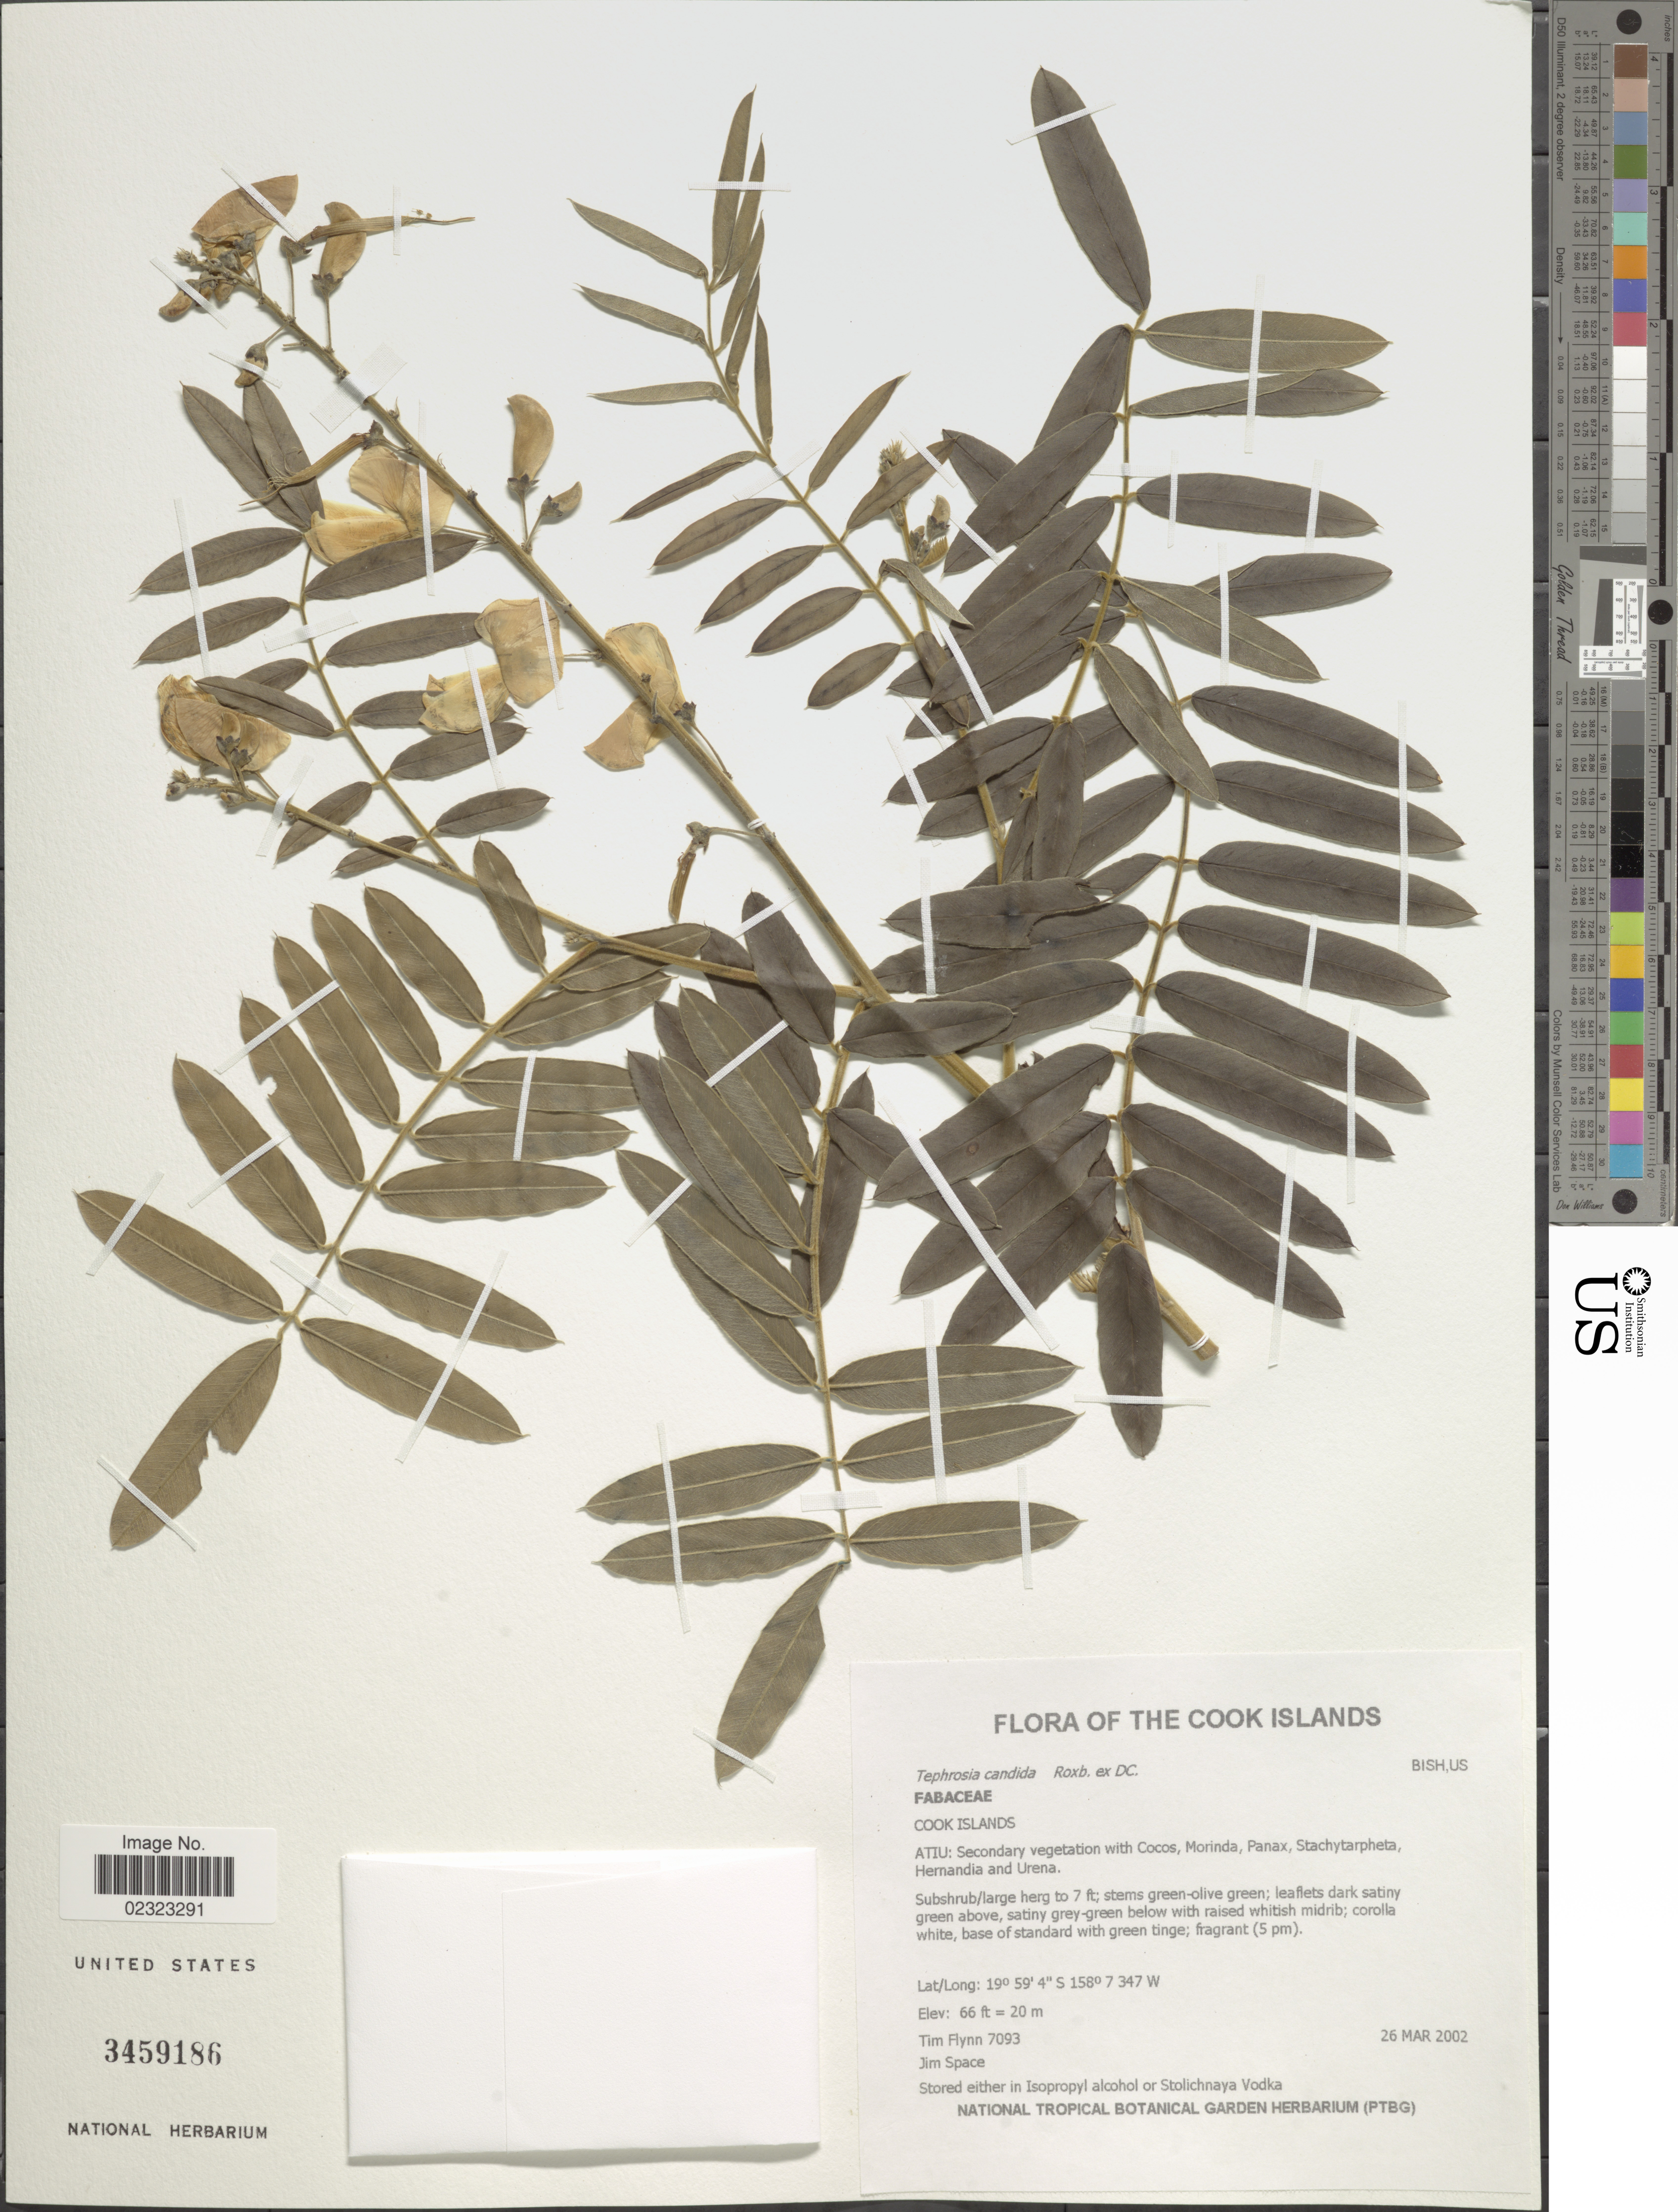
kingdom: Plantae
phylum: Tracheophyta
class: Magnoliopsida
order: Fabales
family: Fabaceae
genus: Tephrosia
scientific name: Tephrosia candida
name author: DC.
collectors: J. Flynn & J. Space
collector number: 7093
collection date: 2002-03-26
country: Cook Islands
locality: Atiu: secondary vegetation.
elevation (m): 20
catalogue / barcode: US 3459186